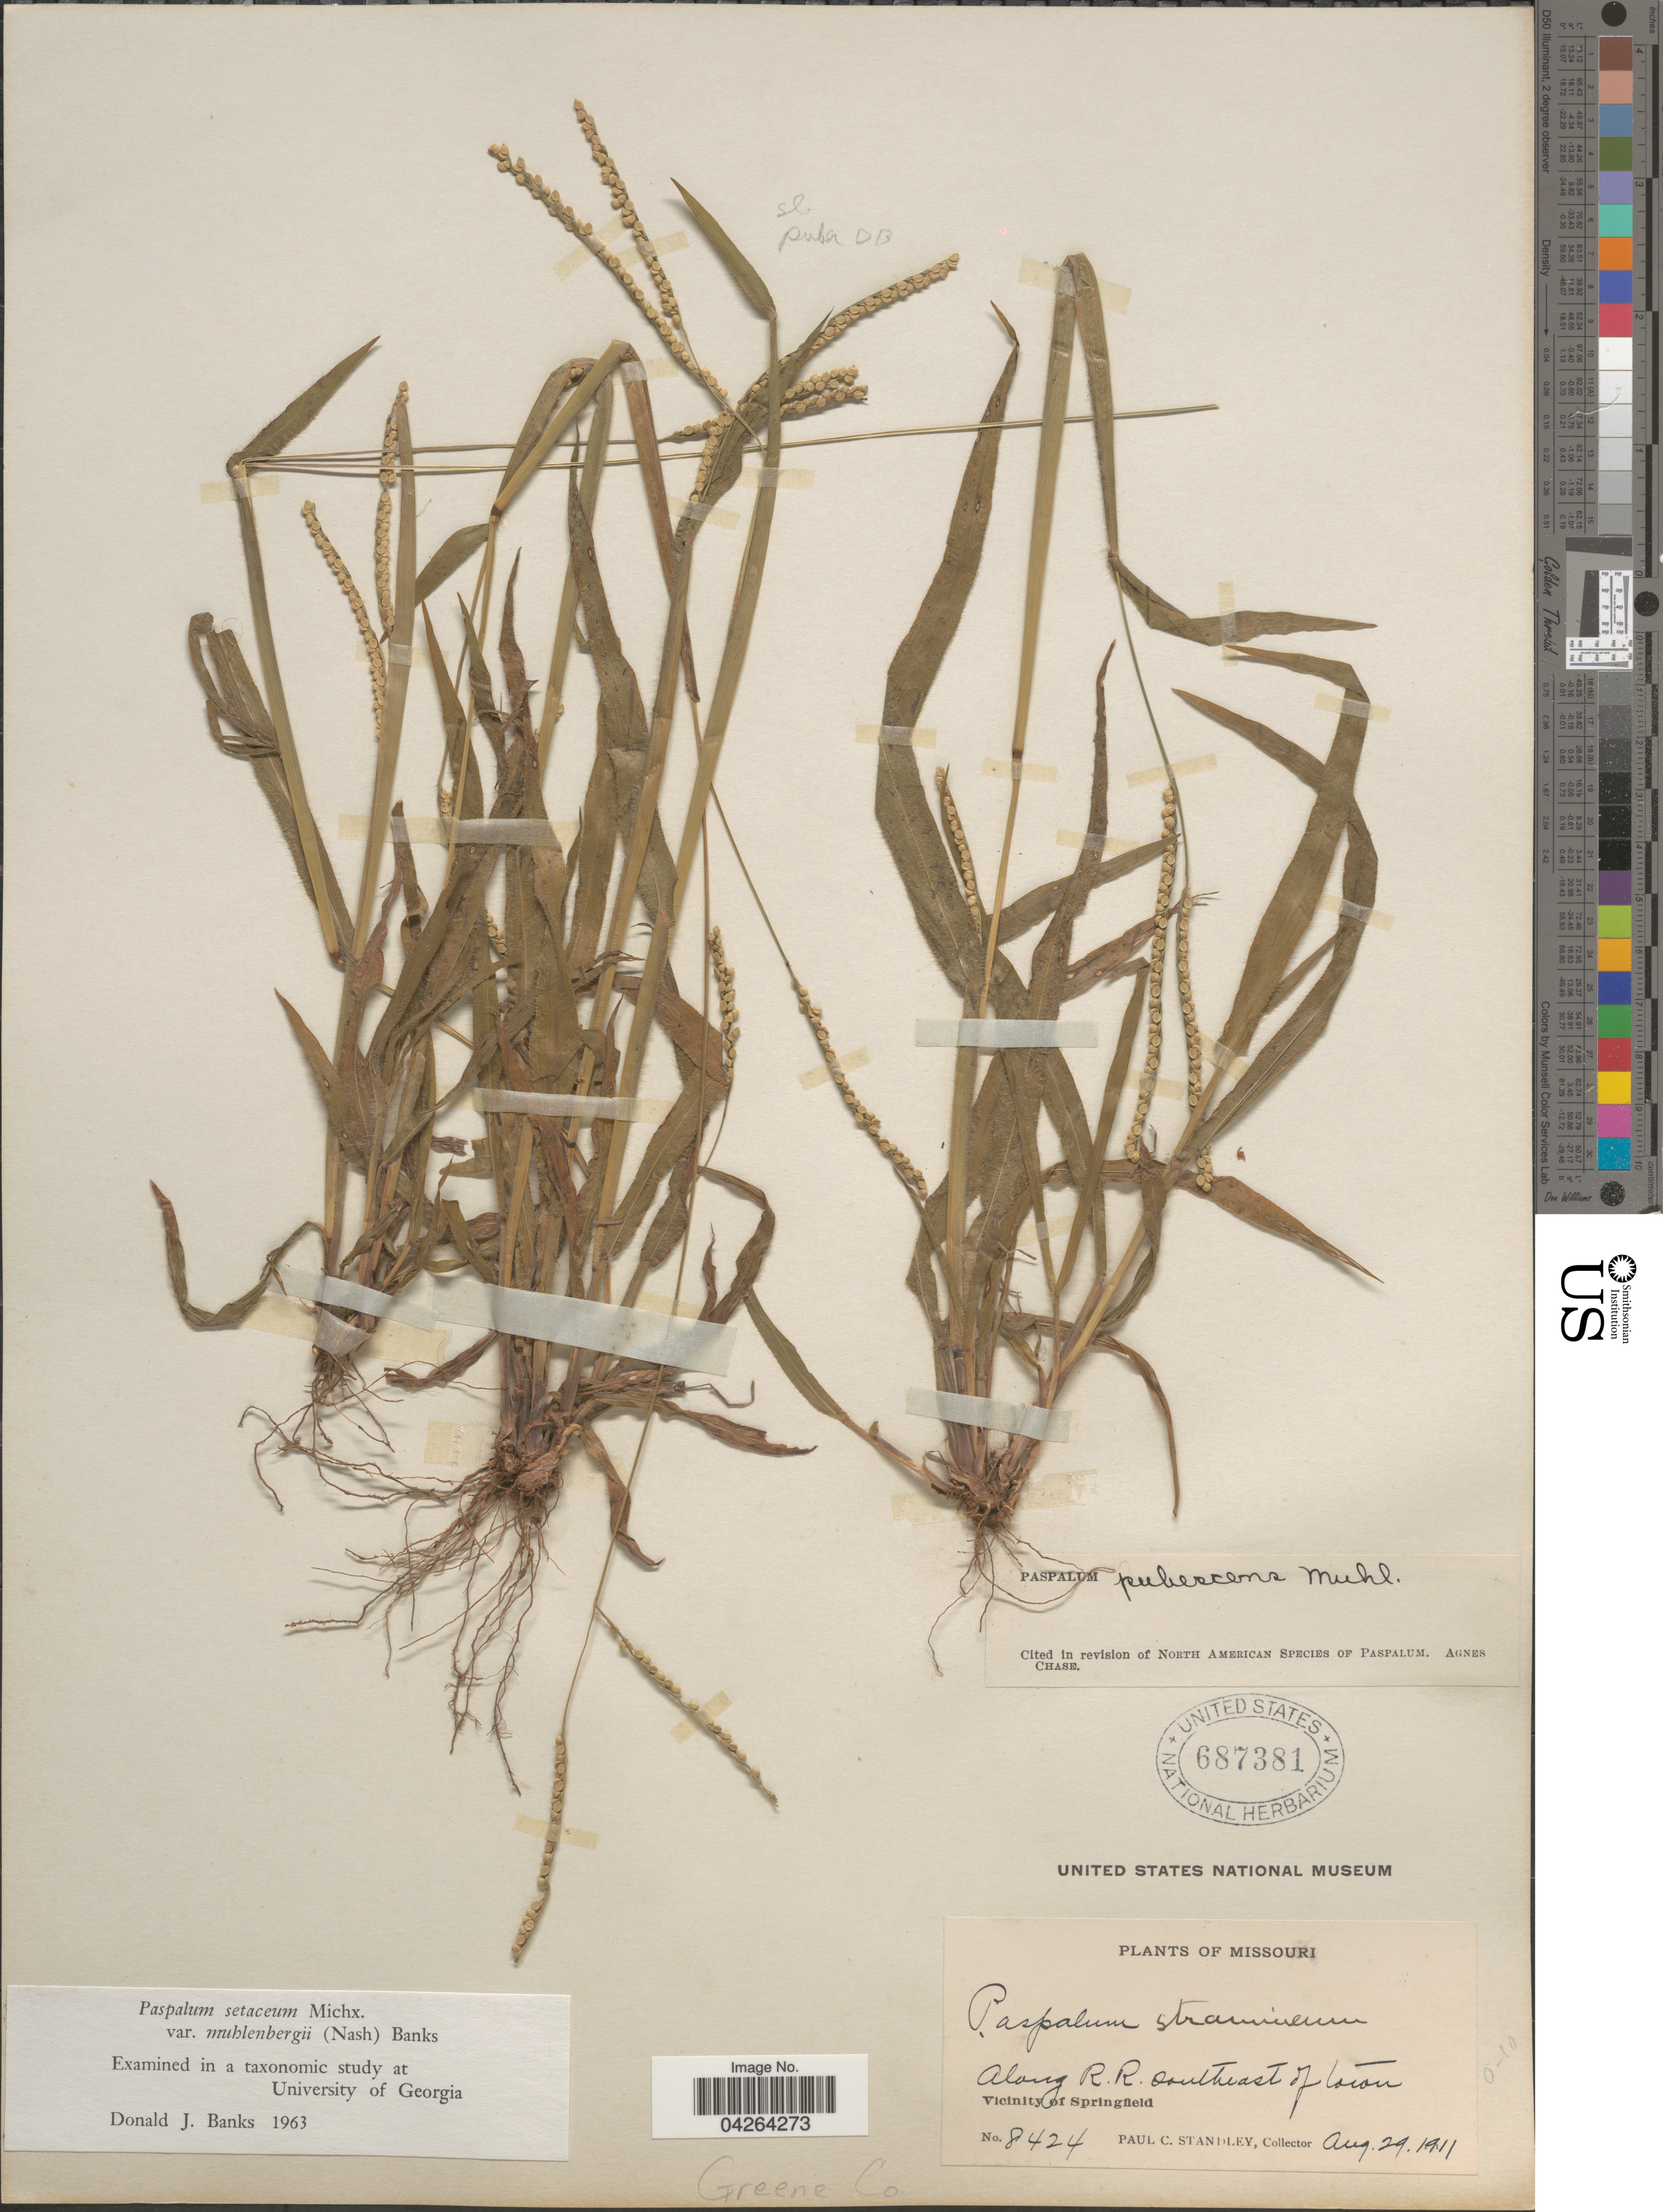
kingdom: Plantae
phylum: Tracheophyta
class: Liliopsida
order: Poales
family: Poaceae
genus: Paspalum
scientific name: Paspalum setaceum var. muhlenbergii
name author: (Nash) D.J. Banks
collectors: P. C. Standley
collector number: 8424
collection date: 1911-08-29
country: United States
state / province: Missouri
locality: Along R. R. southeast of town. Vicinity of Springfield. Greene Co.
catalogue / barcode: US 687381